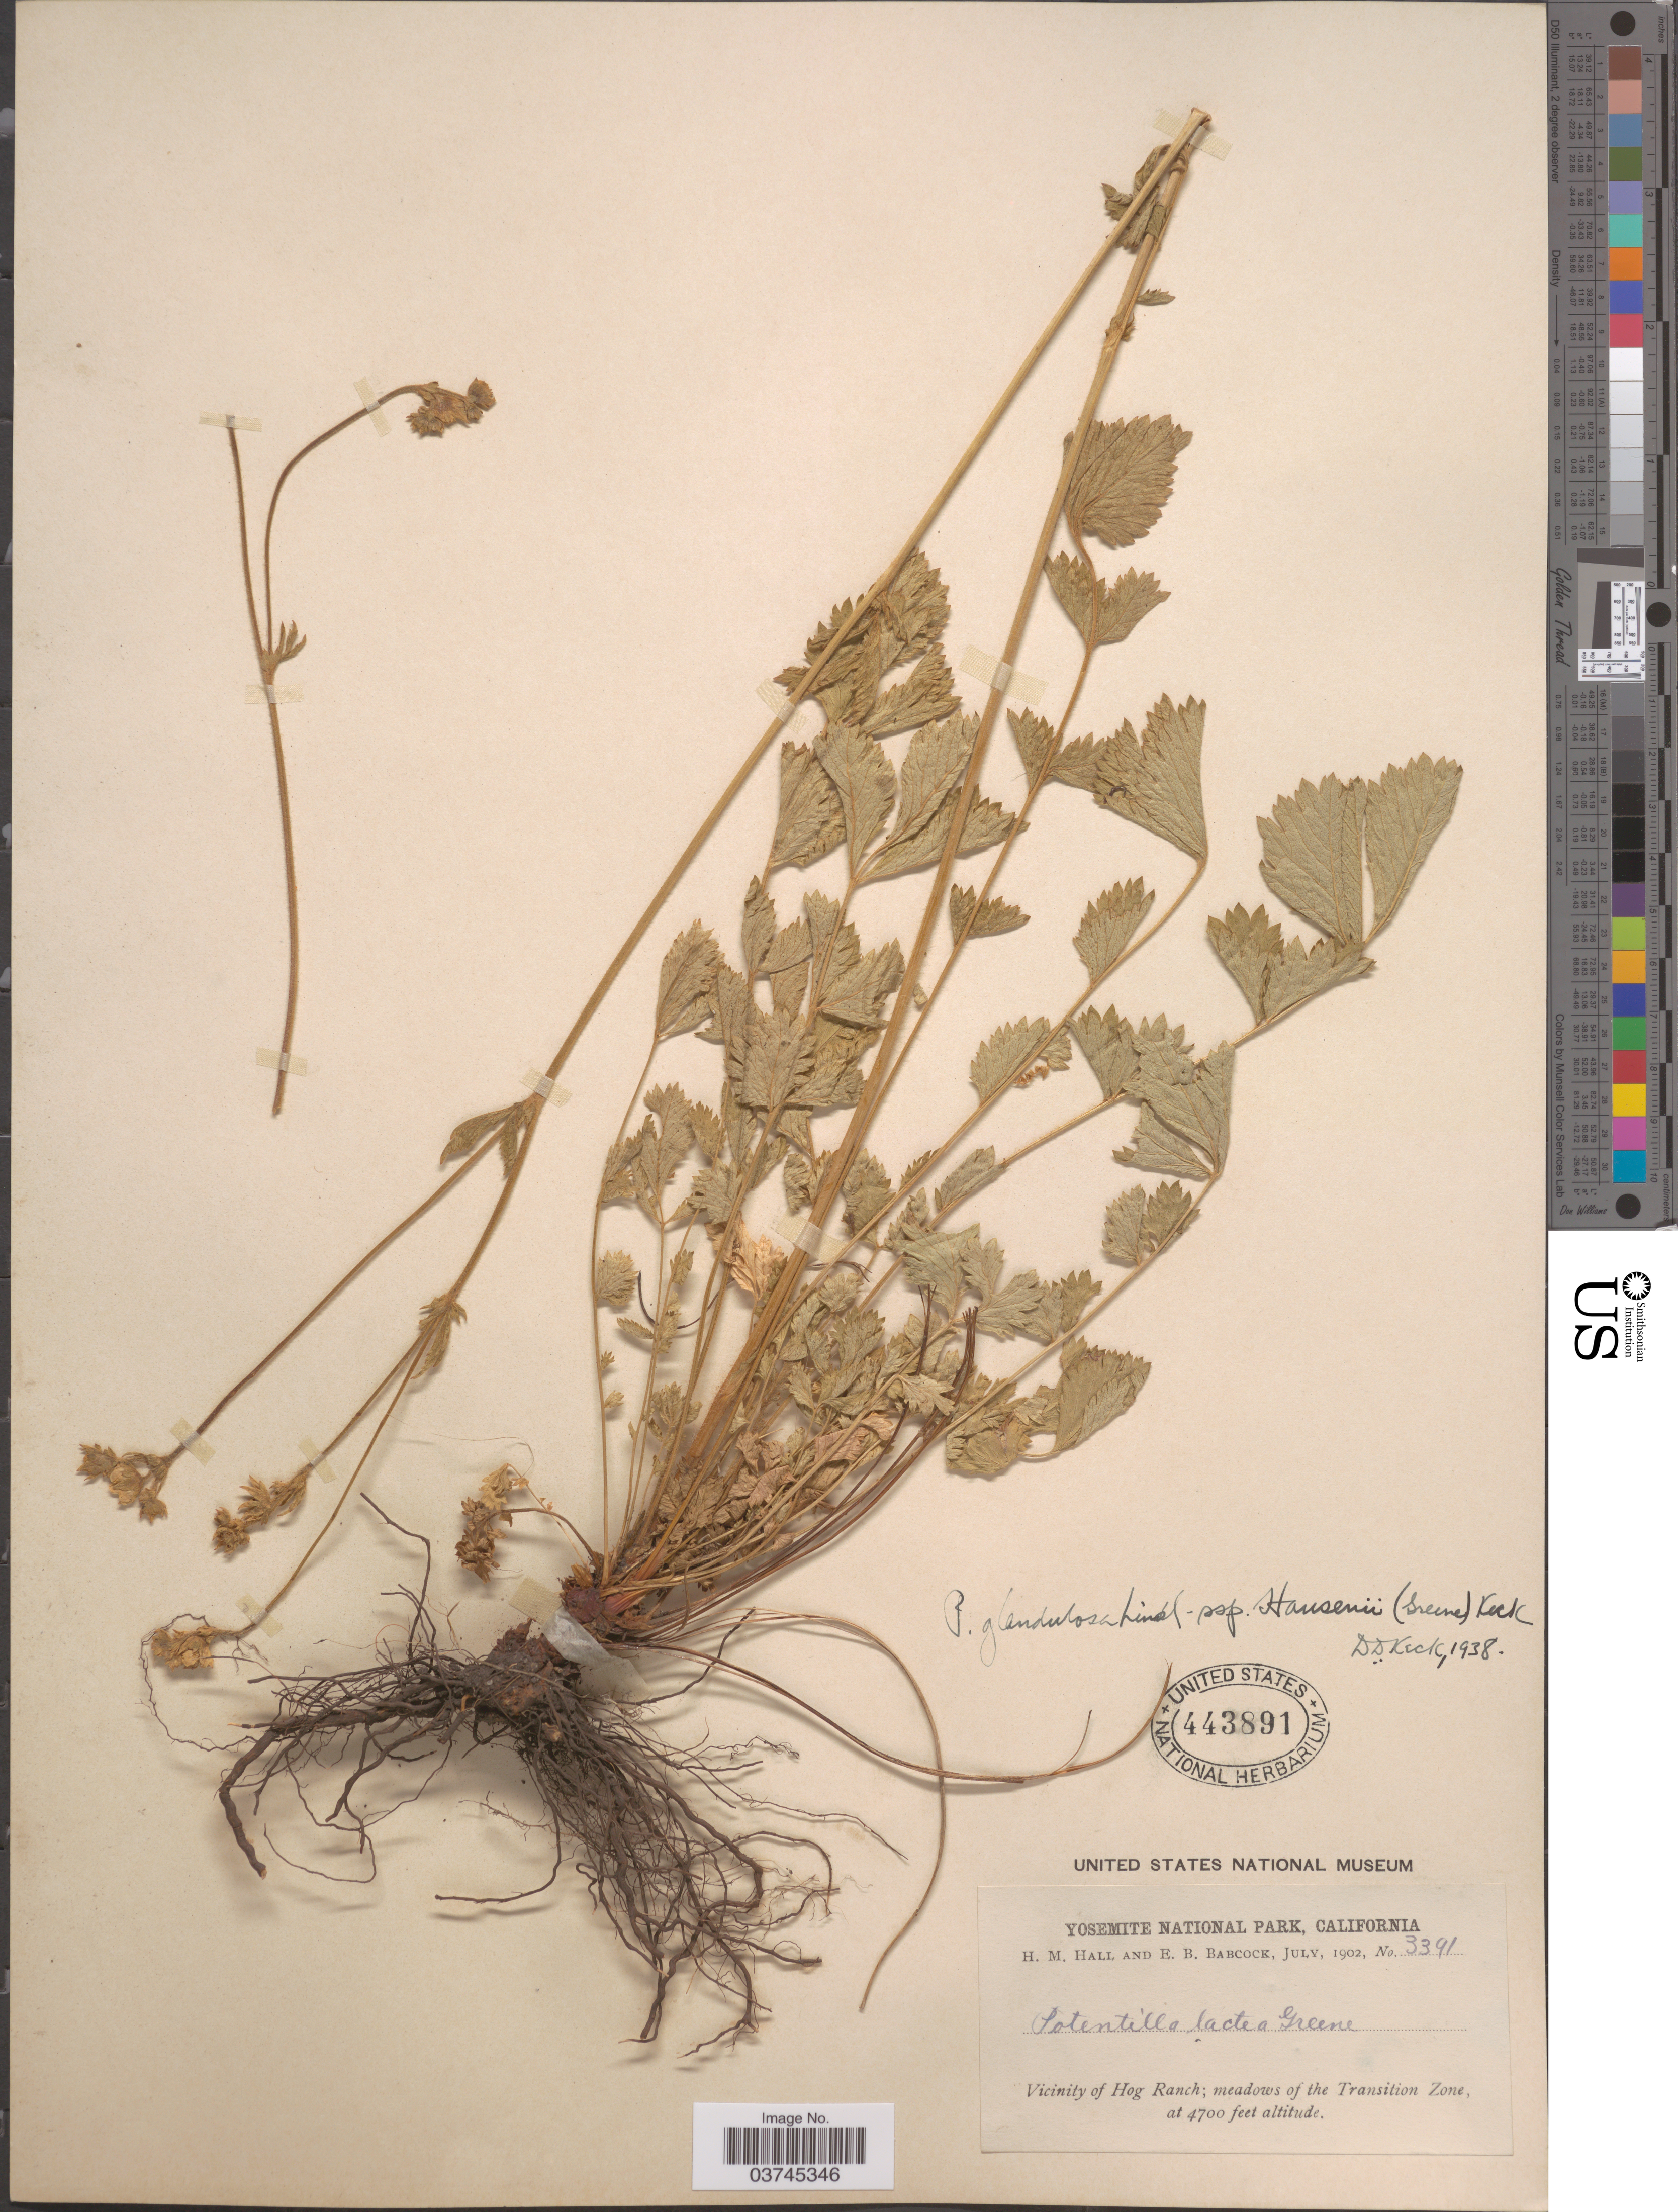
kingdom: Plantae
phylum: Tracheophyta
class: Magnoliopsida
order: Rosales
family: Rosaceae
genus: Drymocallis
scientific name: Drymocallis hansenii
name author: (Greene) Rydb.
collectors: H. M. Hall & E. B. Babcock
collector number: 3391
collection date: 1902-07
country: United States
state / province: California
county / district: Mariposa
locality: Yosemite National Park. Vicinity of Hog Ranch; meadows of the Transition Zone.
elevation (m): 1433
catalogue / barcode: US 443891